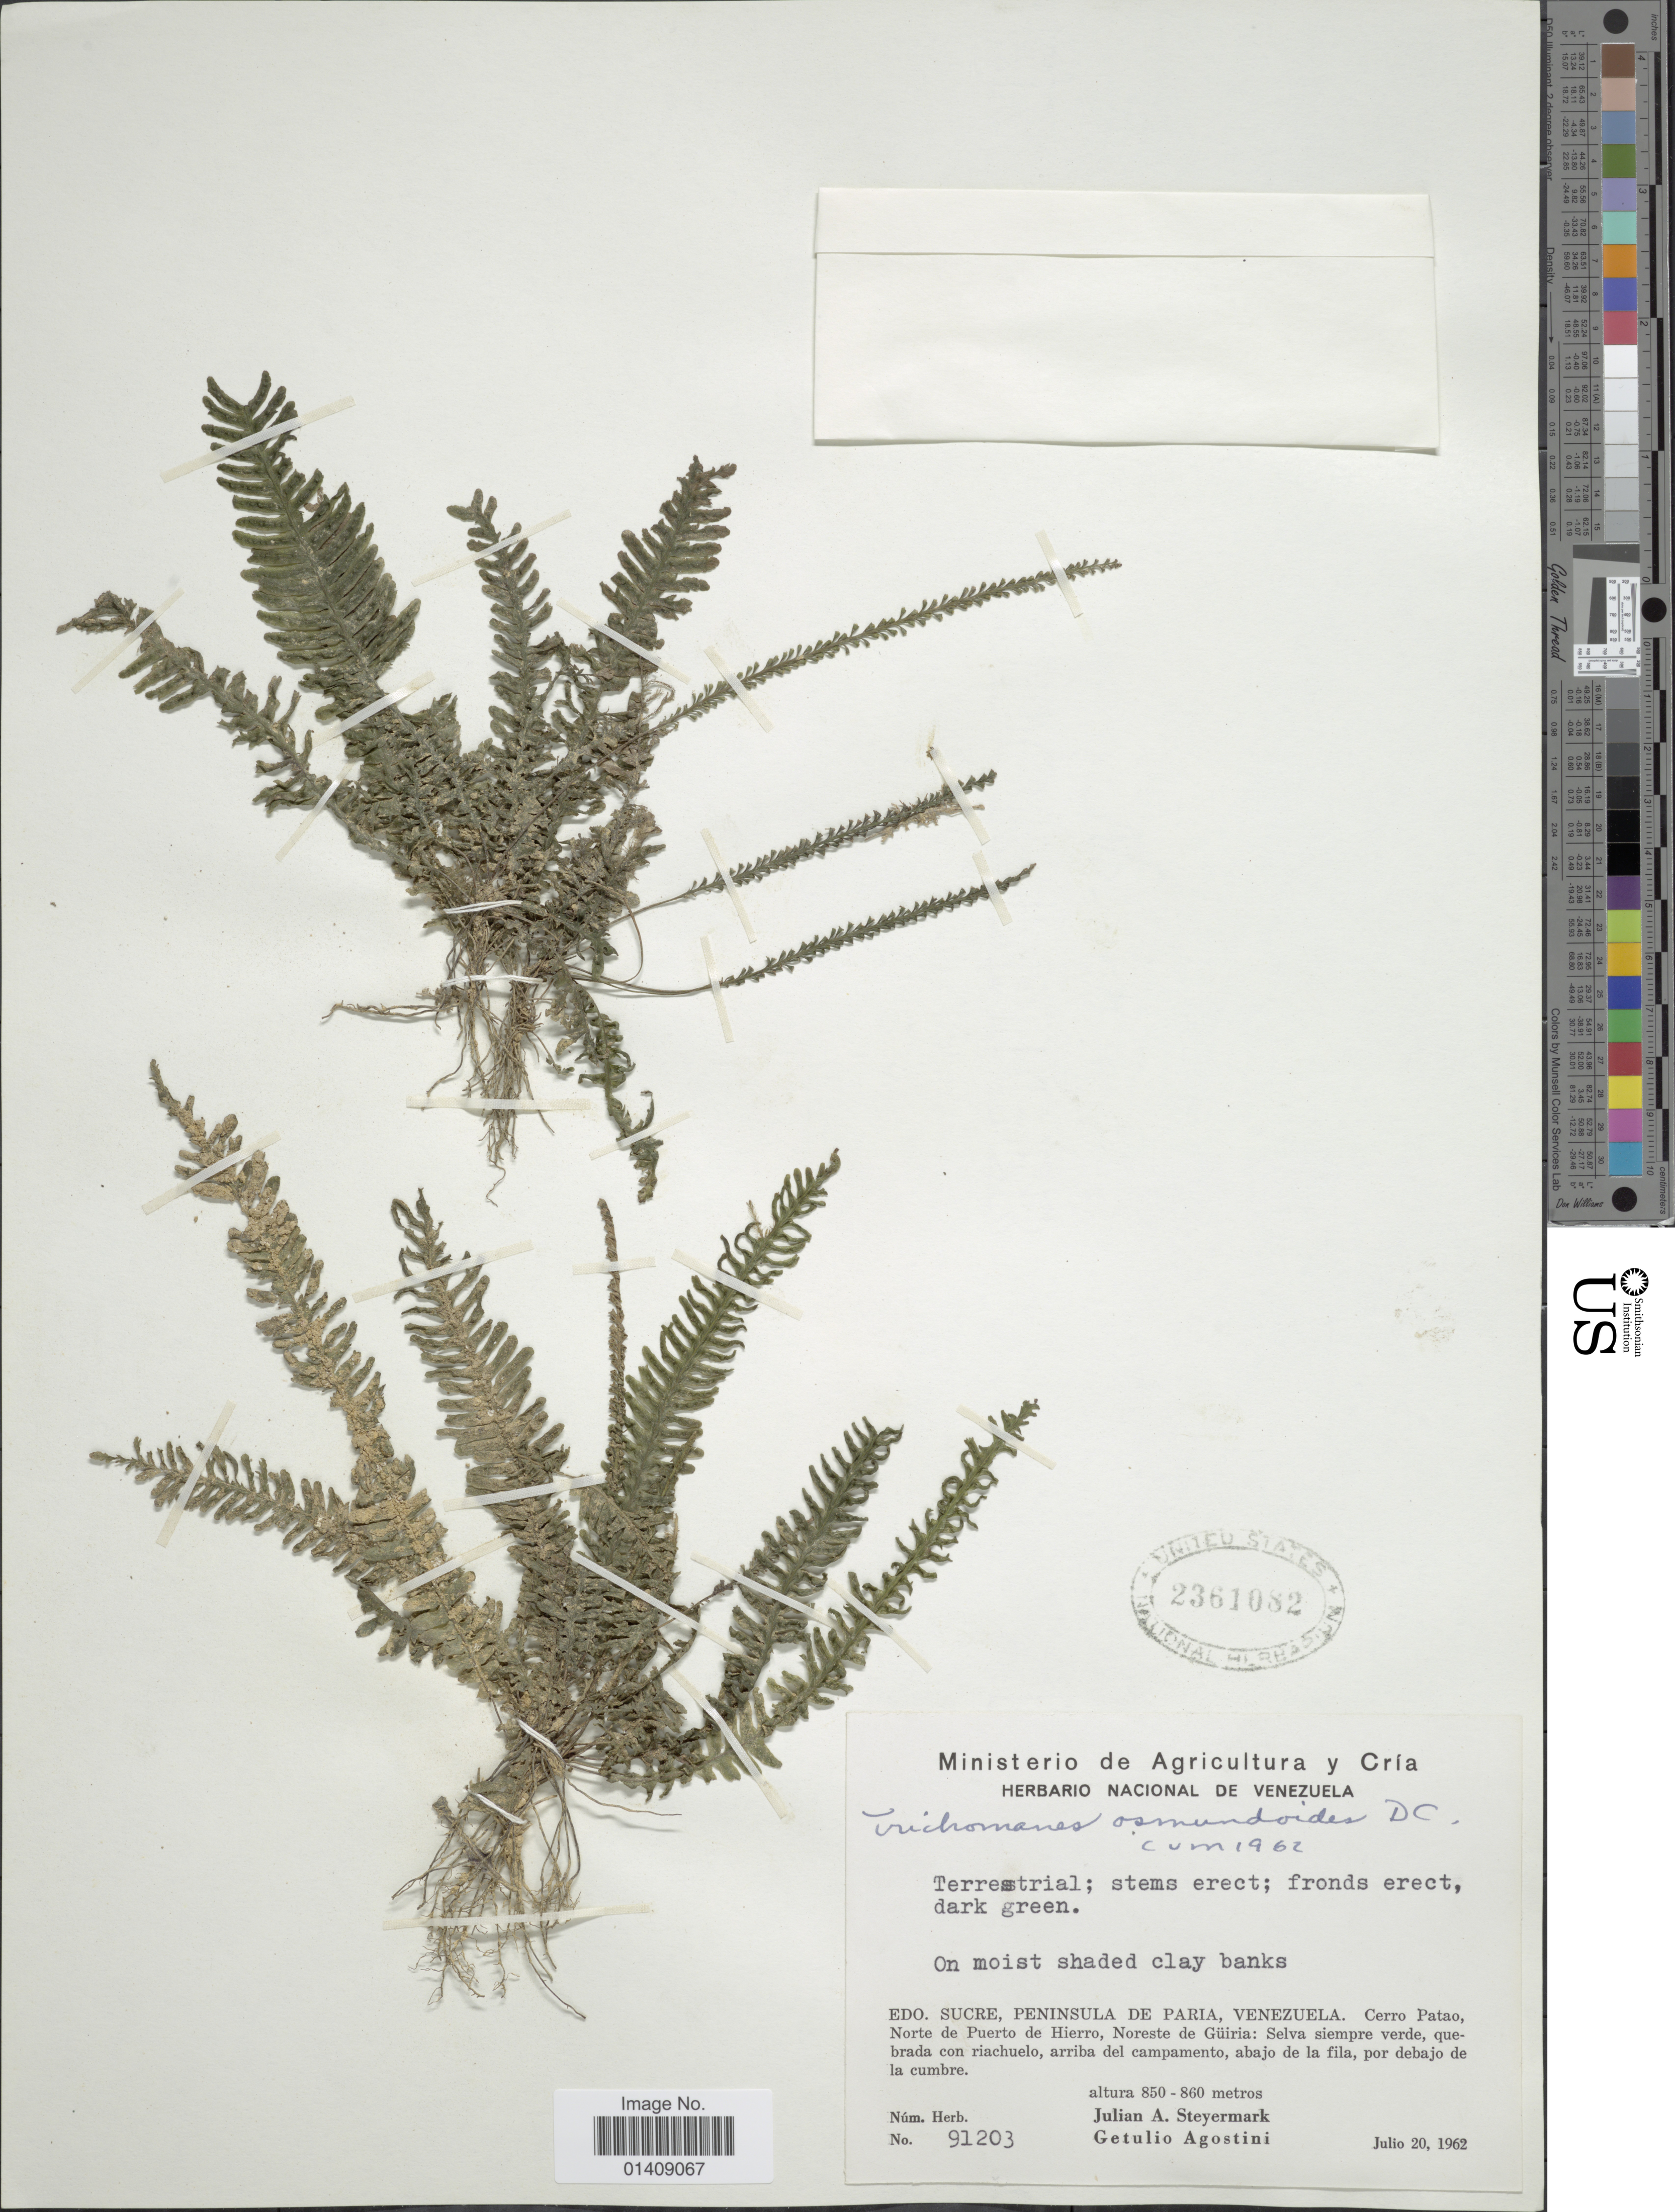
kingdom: Plantae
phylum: Tracheophyta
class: Polypodiopsida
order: Hymenophyllales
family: Hymenophyllaceae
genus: Trichomanes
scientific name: Trichomanes osmundoides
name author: DC. ex Poir.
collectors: J. Steyermark & G. Agostini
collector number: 91203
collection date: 1962-07-20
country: Venezuela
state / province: Sucre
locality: Peninsula de Paria. Cerro Patao, Norte de Puerto de Hierro, Noreste de Güiria: Selva siempre verde, quebrada con riachuelo, arriba del campamento, abajo de la fila, por debajo de la cumbre.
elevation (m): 850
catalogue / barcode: US 2361082